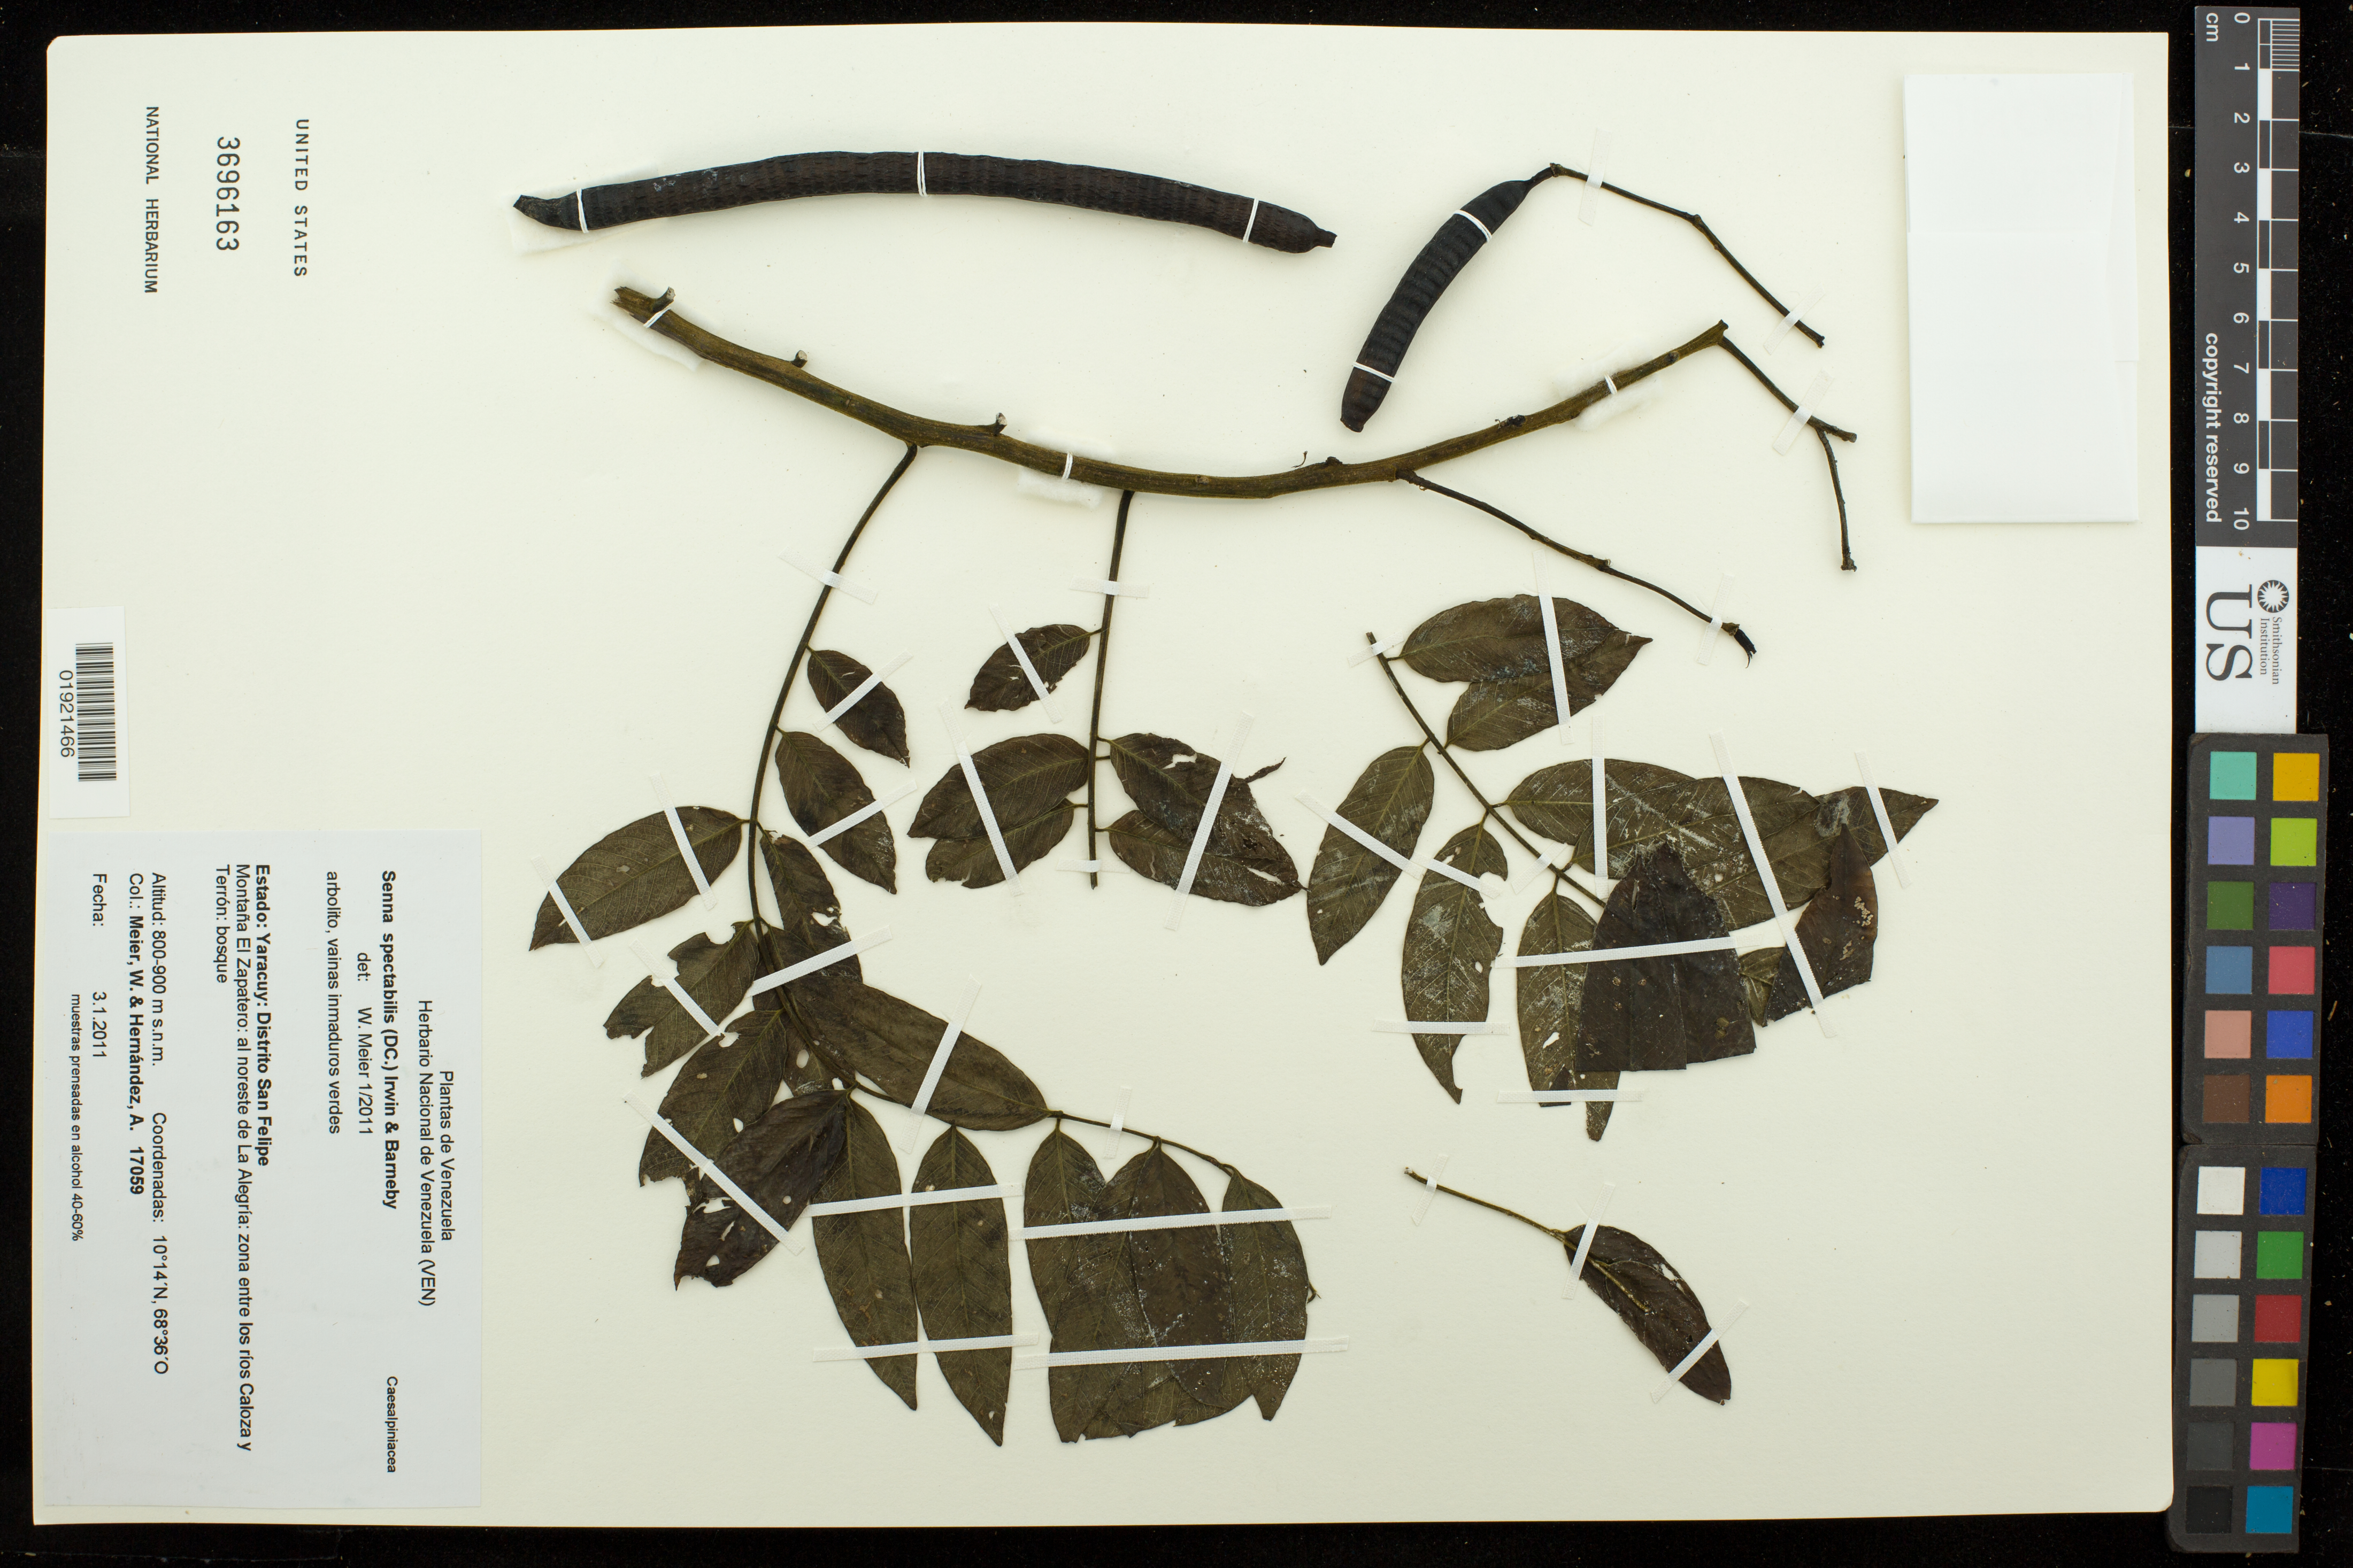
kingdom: Plantae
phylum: Tracheophyta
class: Magnoliopsida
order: Fabales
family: Fabaceae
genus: Senna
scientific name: Senna spectabilis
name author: (DC.) H.S. Irwin & Barneby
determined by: Meier, Winfried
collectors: W. Meier & A. Hernandez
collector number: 17059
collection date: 2011-01-03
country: Venezuela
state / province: Yaracuy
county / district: San Felipe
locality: Montana El Zapatero: al noreste de La Alegria: zona entre los rios Caloza y Terron: bosque.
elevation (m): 800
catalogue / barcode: US 3696163